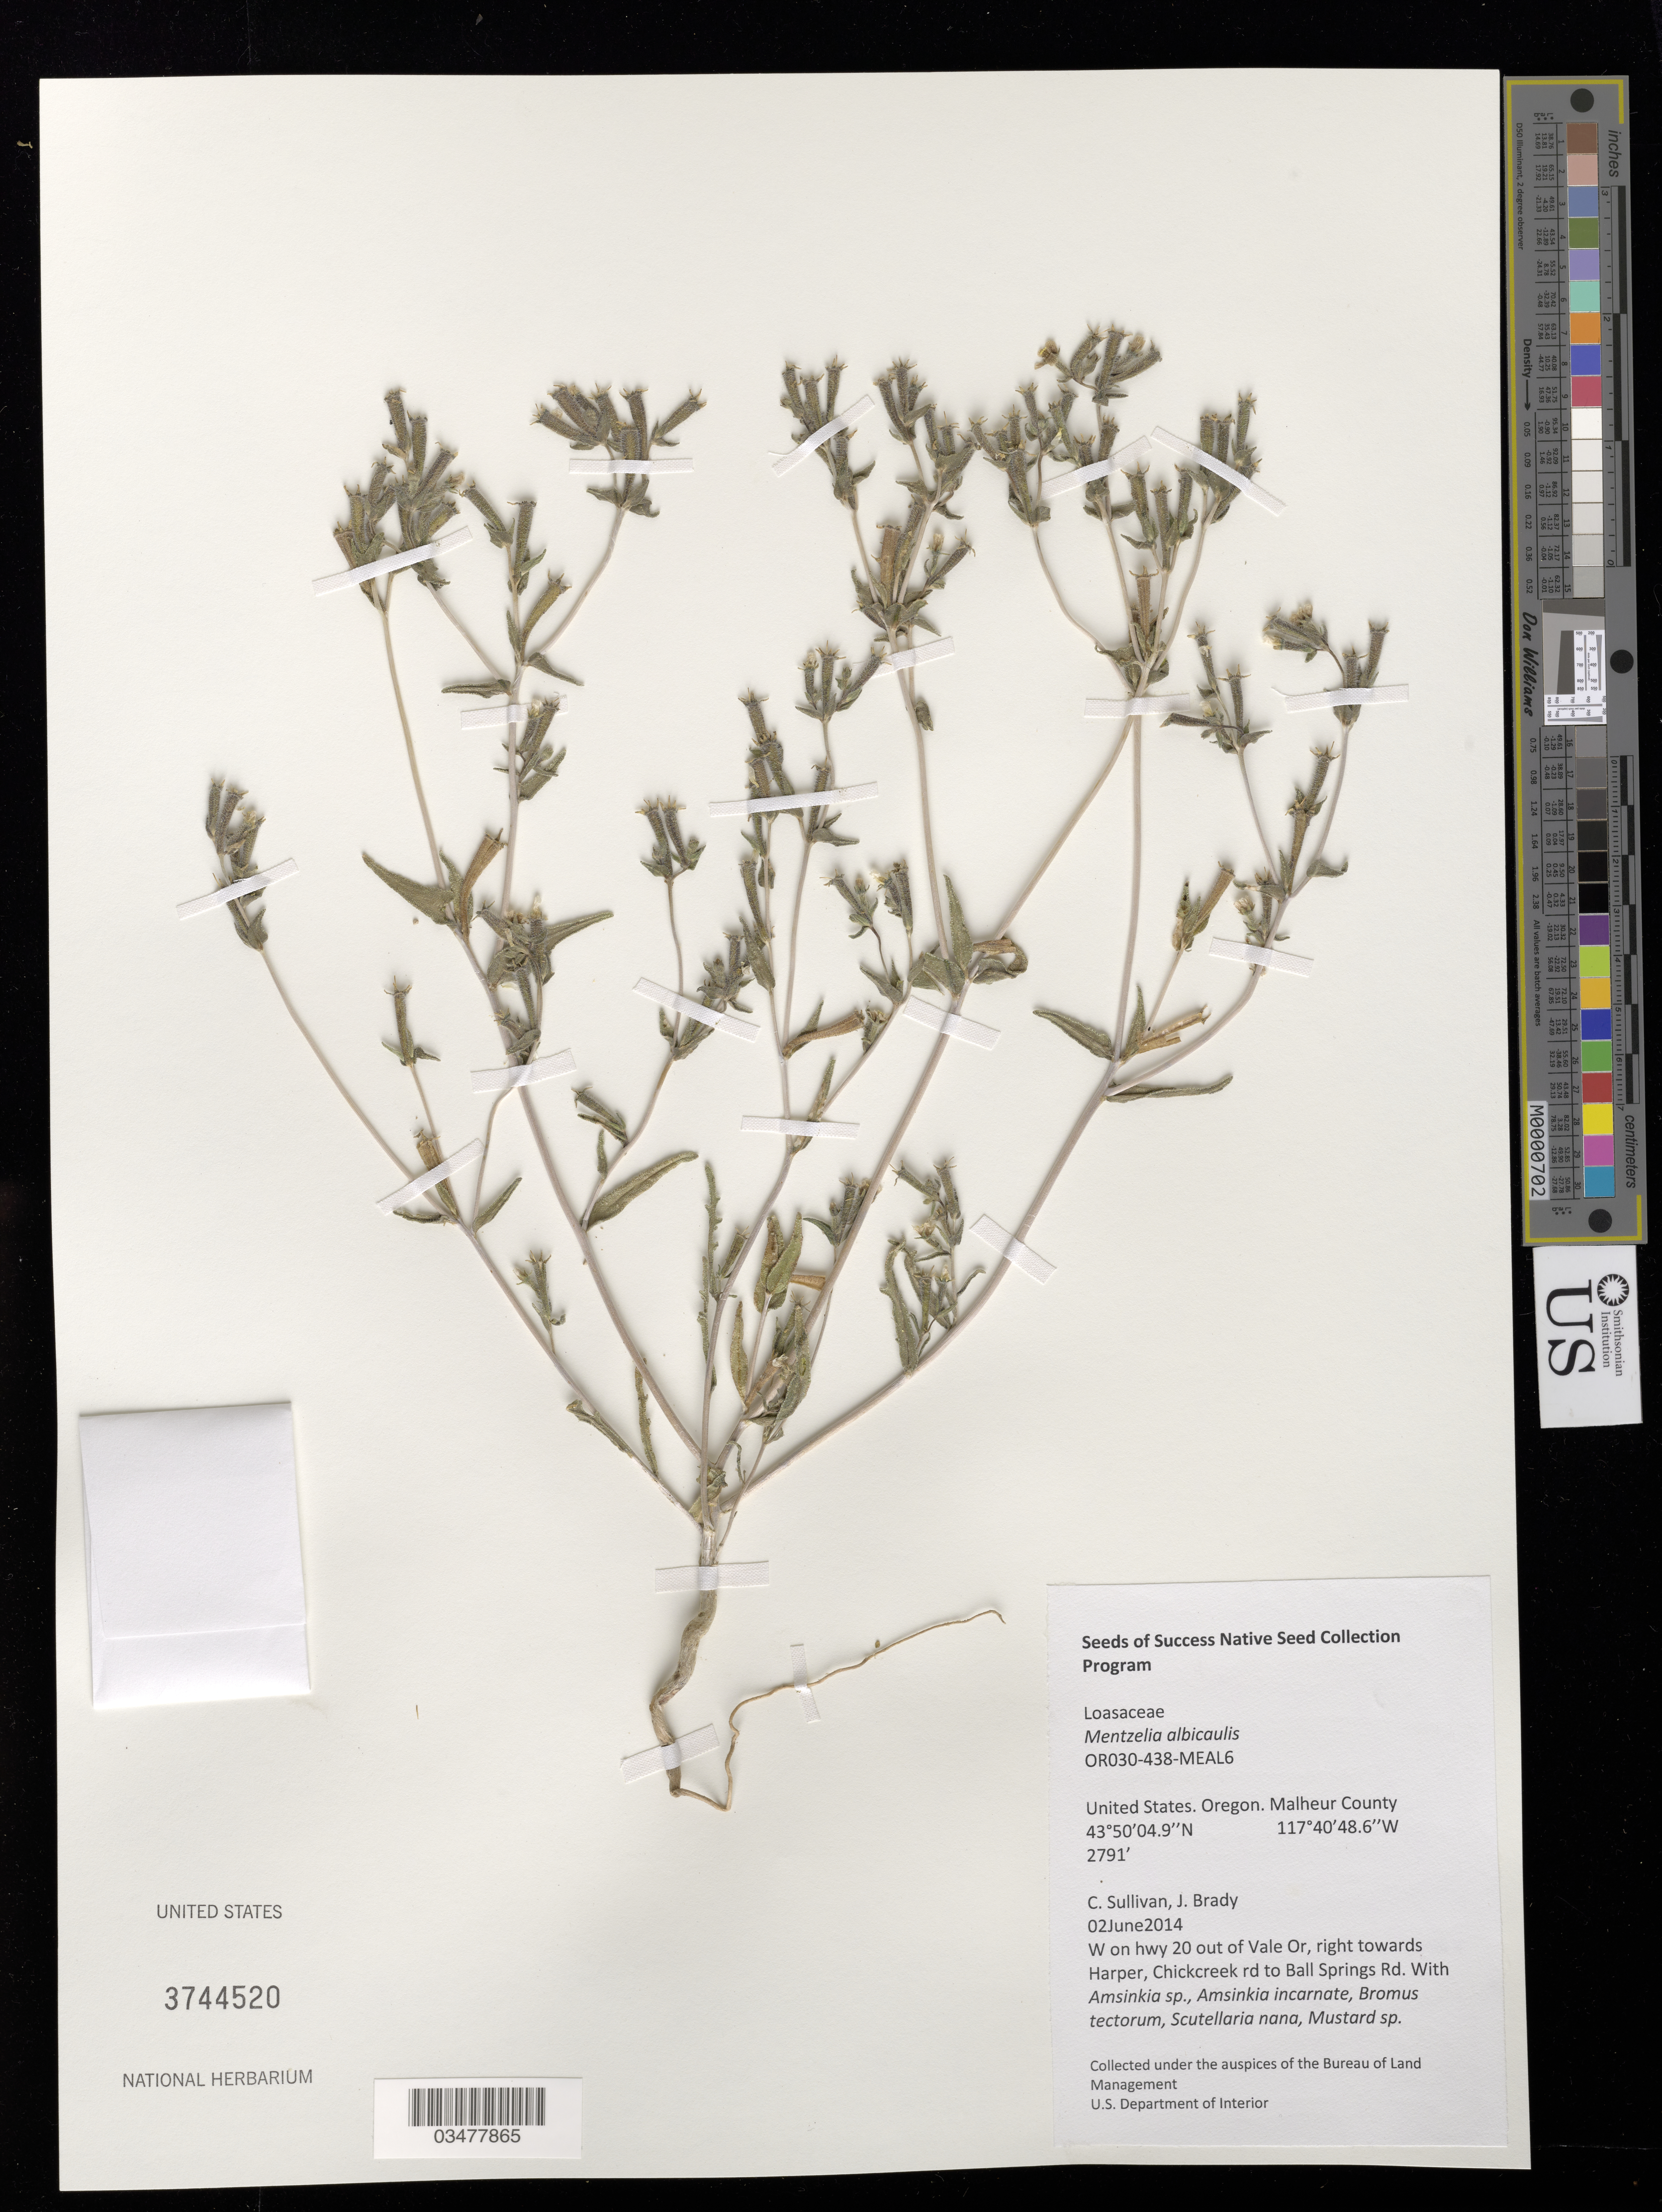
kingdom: Plantae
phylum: Tracheophyta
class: Magnoliopsida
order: Cornales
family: Loasaceae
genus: Mentzelia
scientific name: Mentzelia albicaulis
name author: (Douglas ex Hook.) Douglas ex Torr. & A. Gray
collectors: C. Sullivan & J. Brady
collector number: OR030-438-MEAL6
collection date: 2014-06-02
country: United States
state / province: Oregon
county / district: Malheur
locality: Chickcreek rd to Ball Springs Rd.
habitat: With Amsinkia sp., Bromus tectorum, Mustard sp., etc.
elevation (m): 851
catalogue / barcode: US 3744520